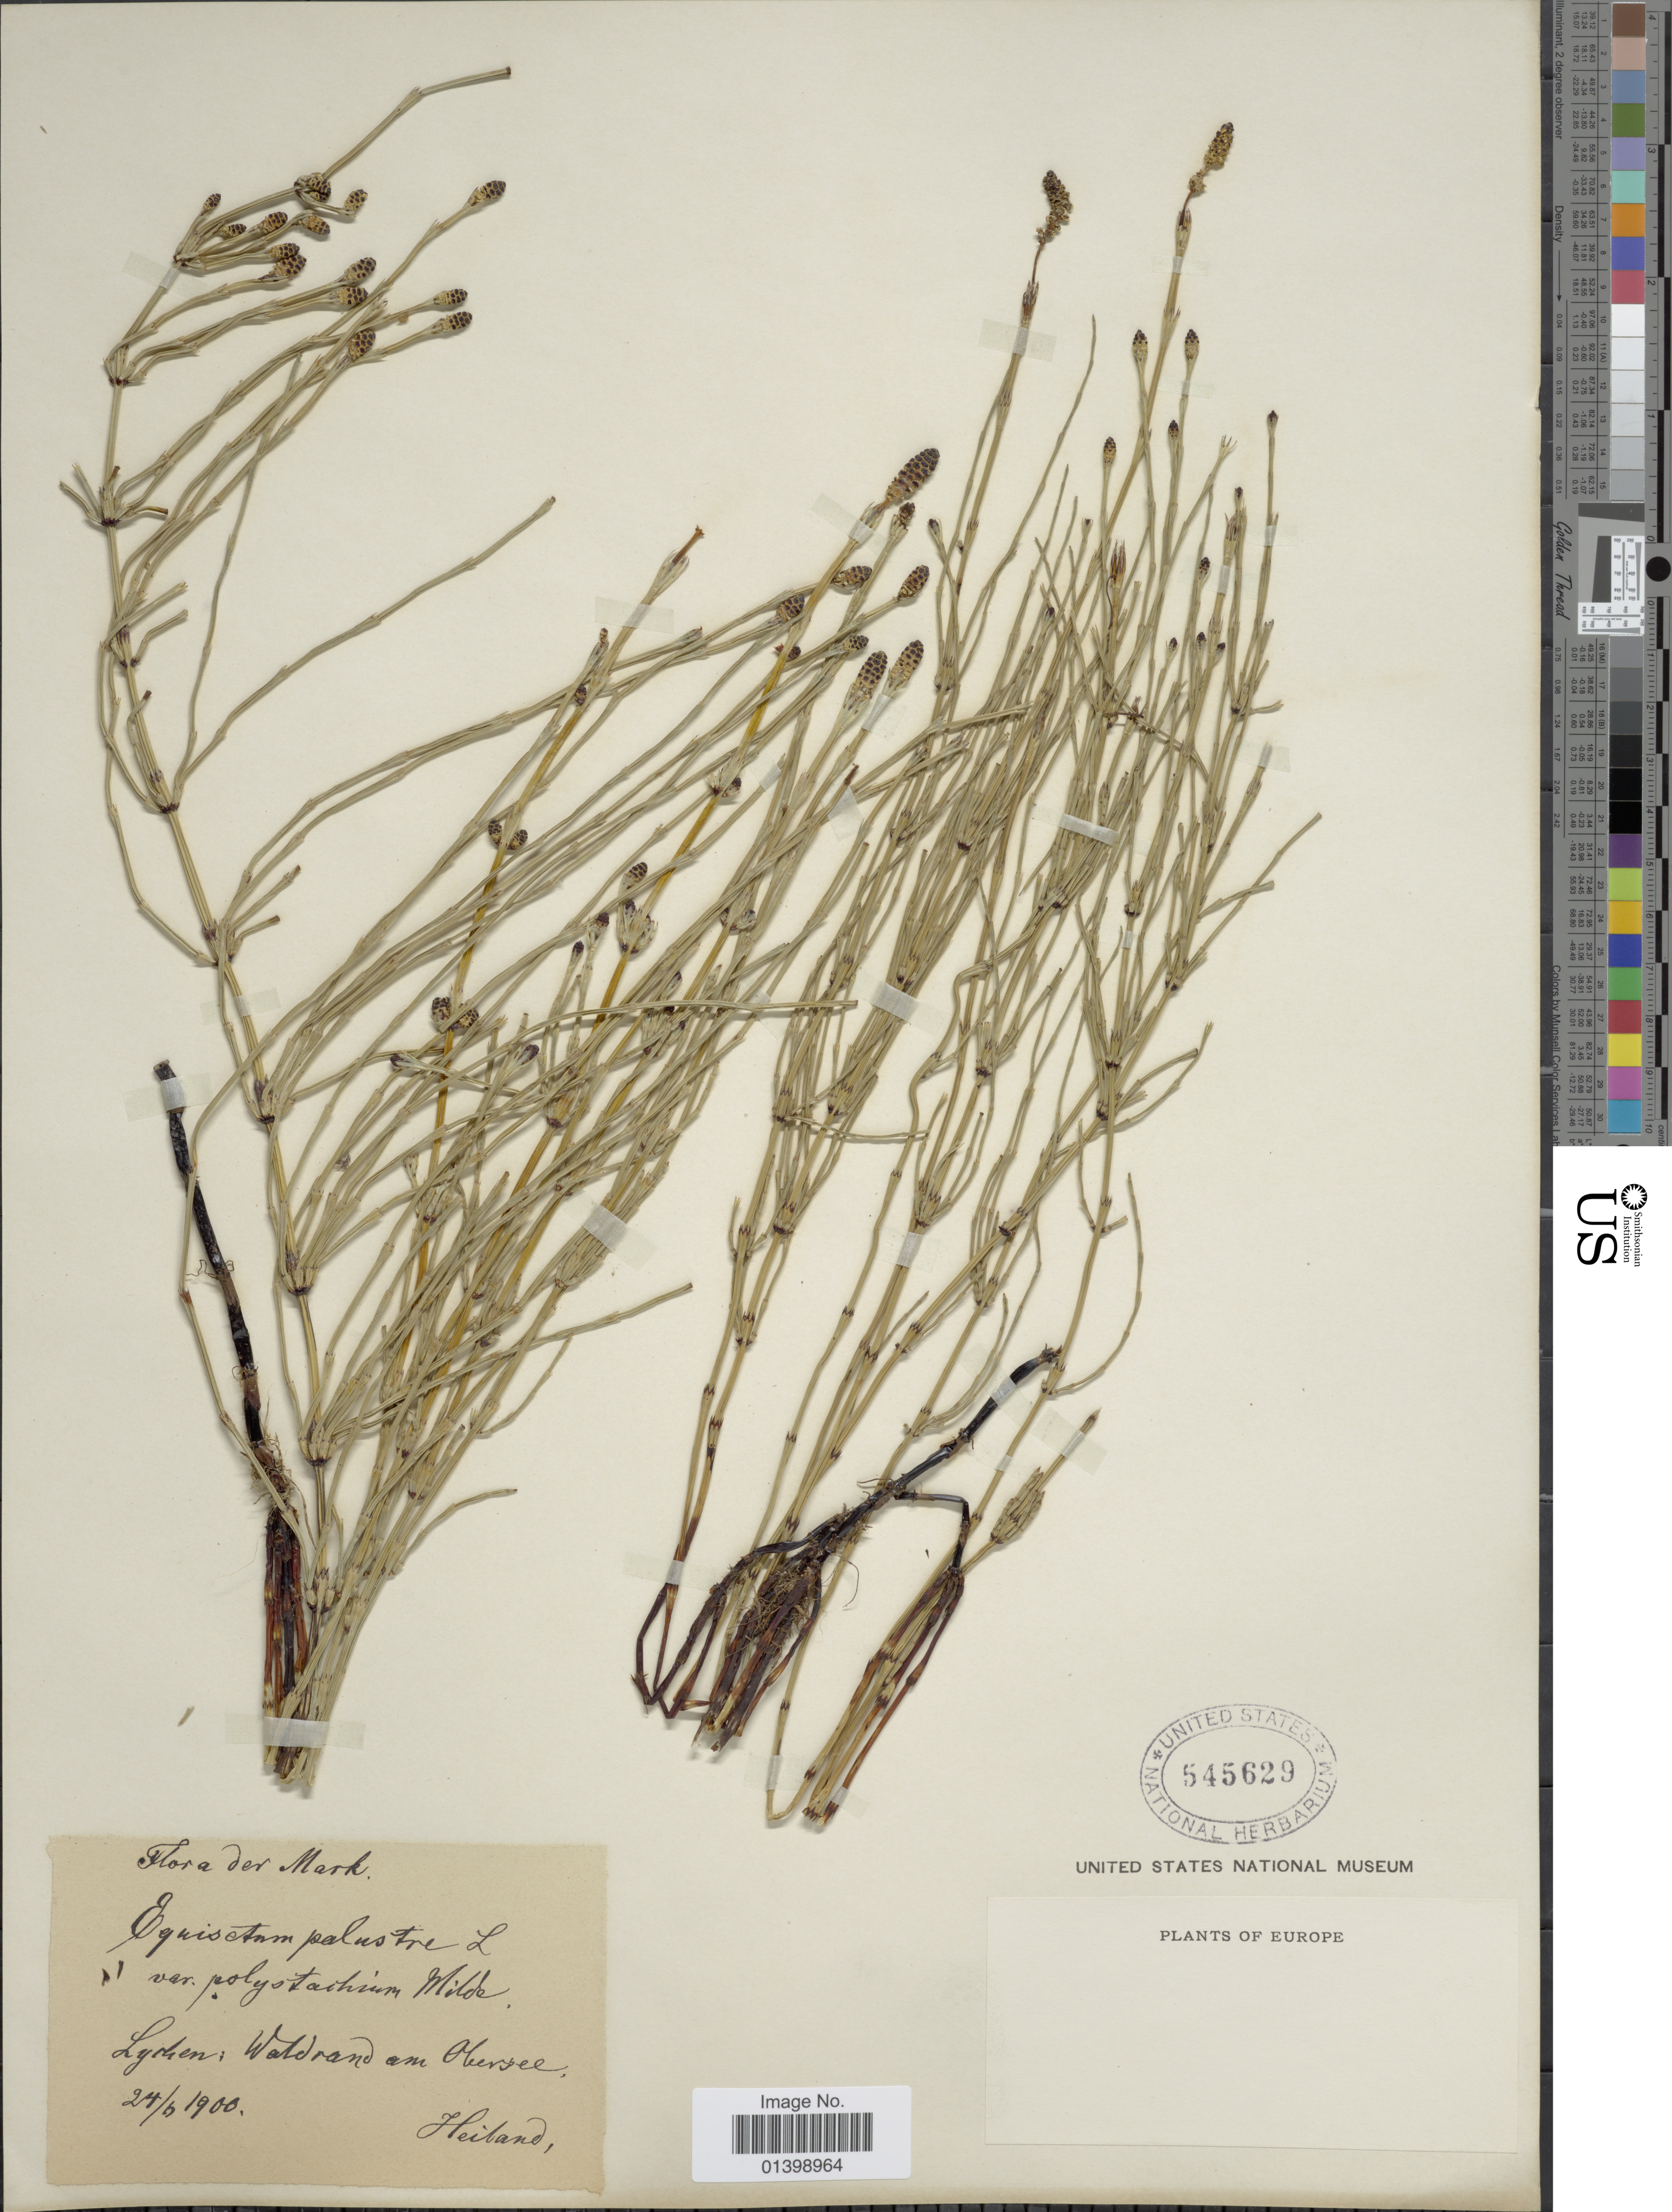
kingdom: Plantae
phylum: Tracheophyta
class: Polypodiopsida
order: Equisetales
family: Equisetaceae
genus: Equisetum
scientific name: Equisetum palustre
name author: L.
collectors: -. Heiland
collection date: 1900-06-24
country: Germany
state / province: Bayern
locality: Lydien: Waldrand am Obersee [interpreted]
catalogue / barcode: US 545629